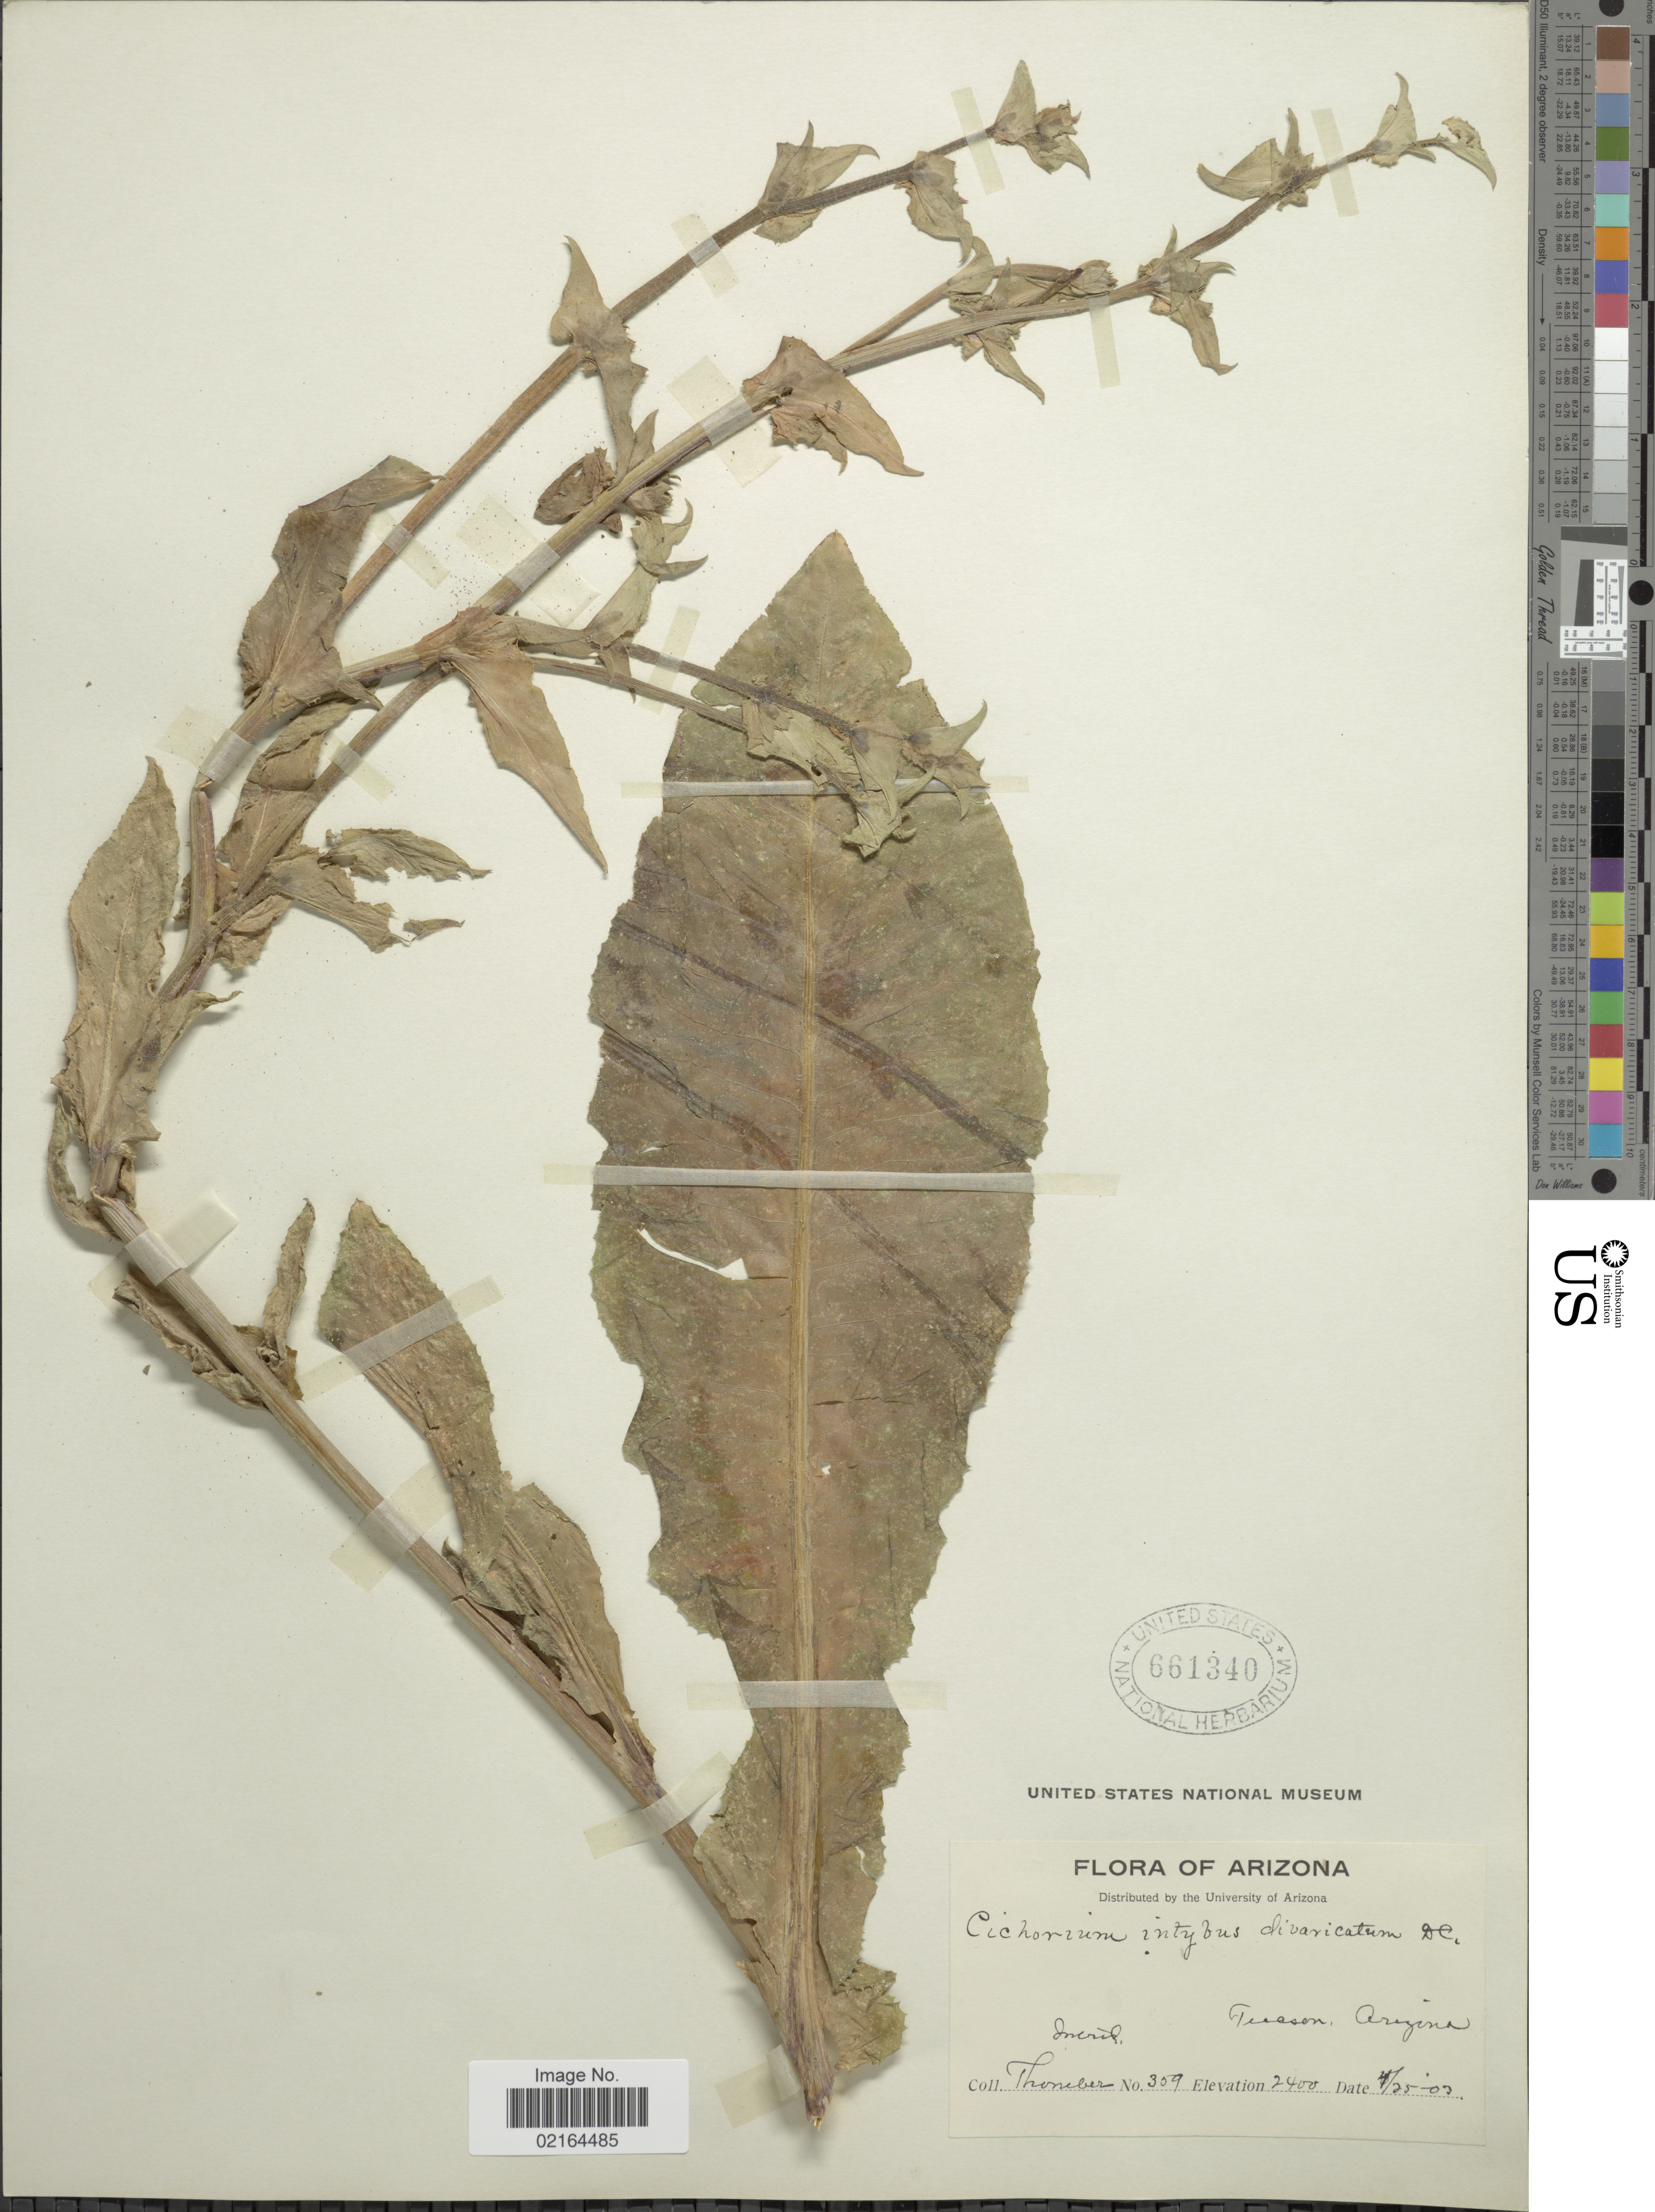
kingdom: Plantae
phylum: Tracheophyta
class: Magnoliopsida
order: Asterales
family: Asteraceae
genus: Cichorium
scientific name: Cichorium intybus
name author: L.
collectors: -. Thornber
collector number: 359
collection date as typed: Transcribed d/m/y: 25/4/03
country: United States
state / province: Arizona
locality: Tucson, Arizona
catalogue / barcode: US 661340